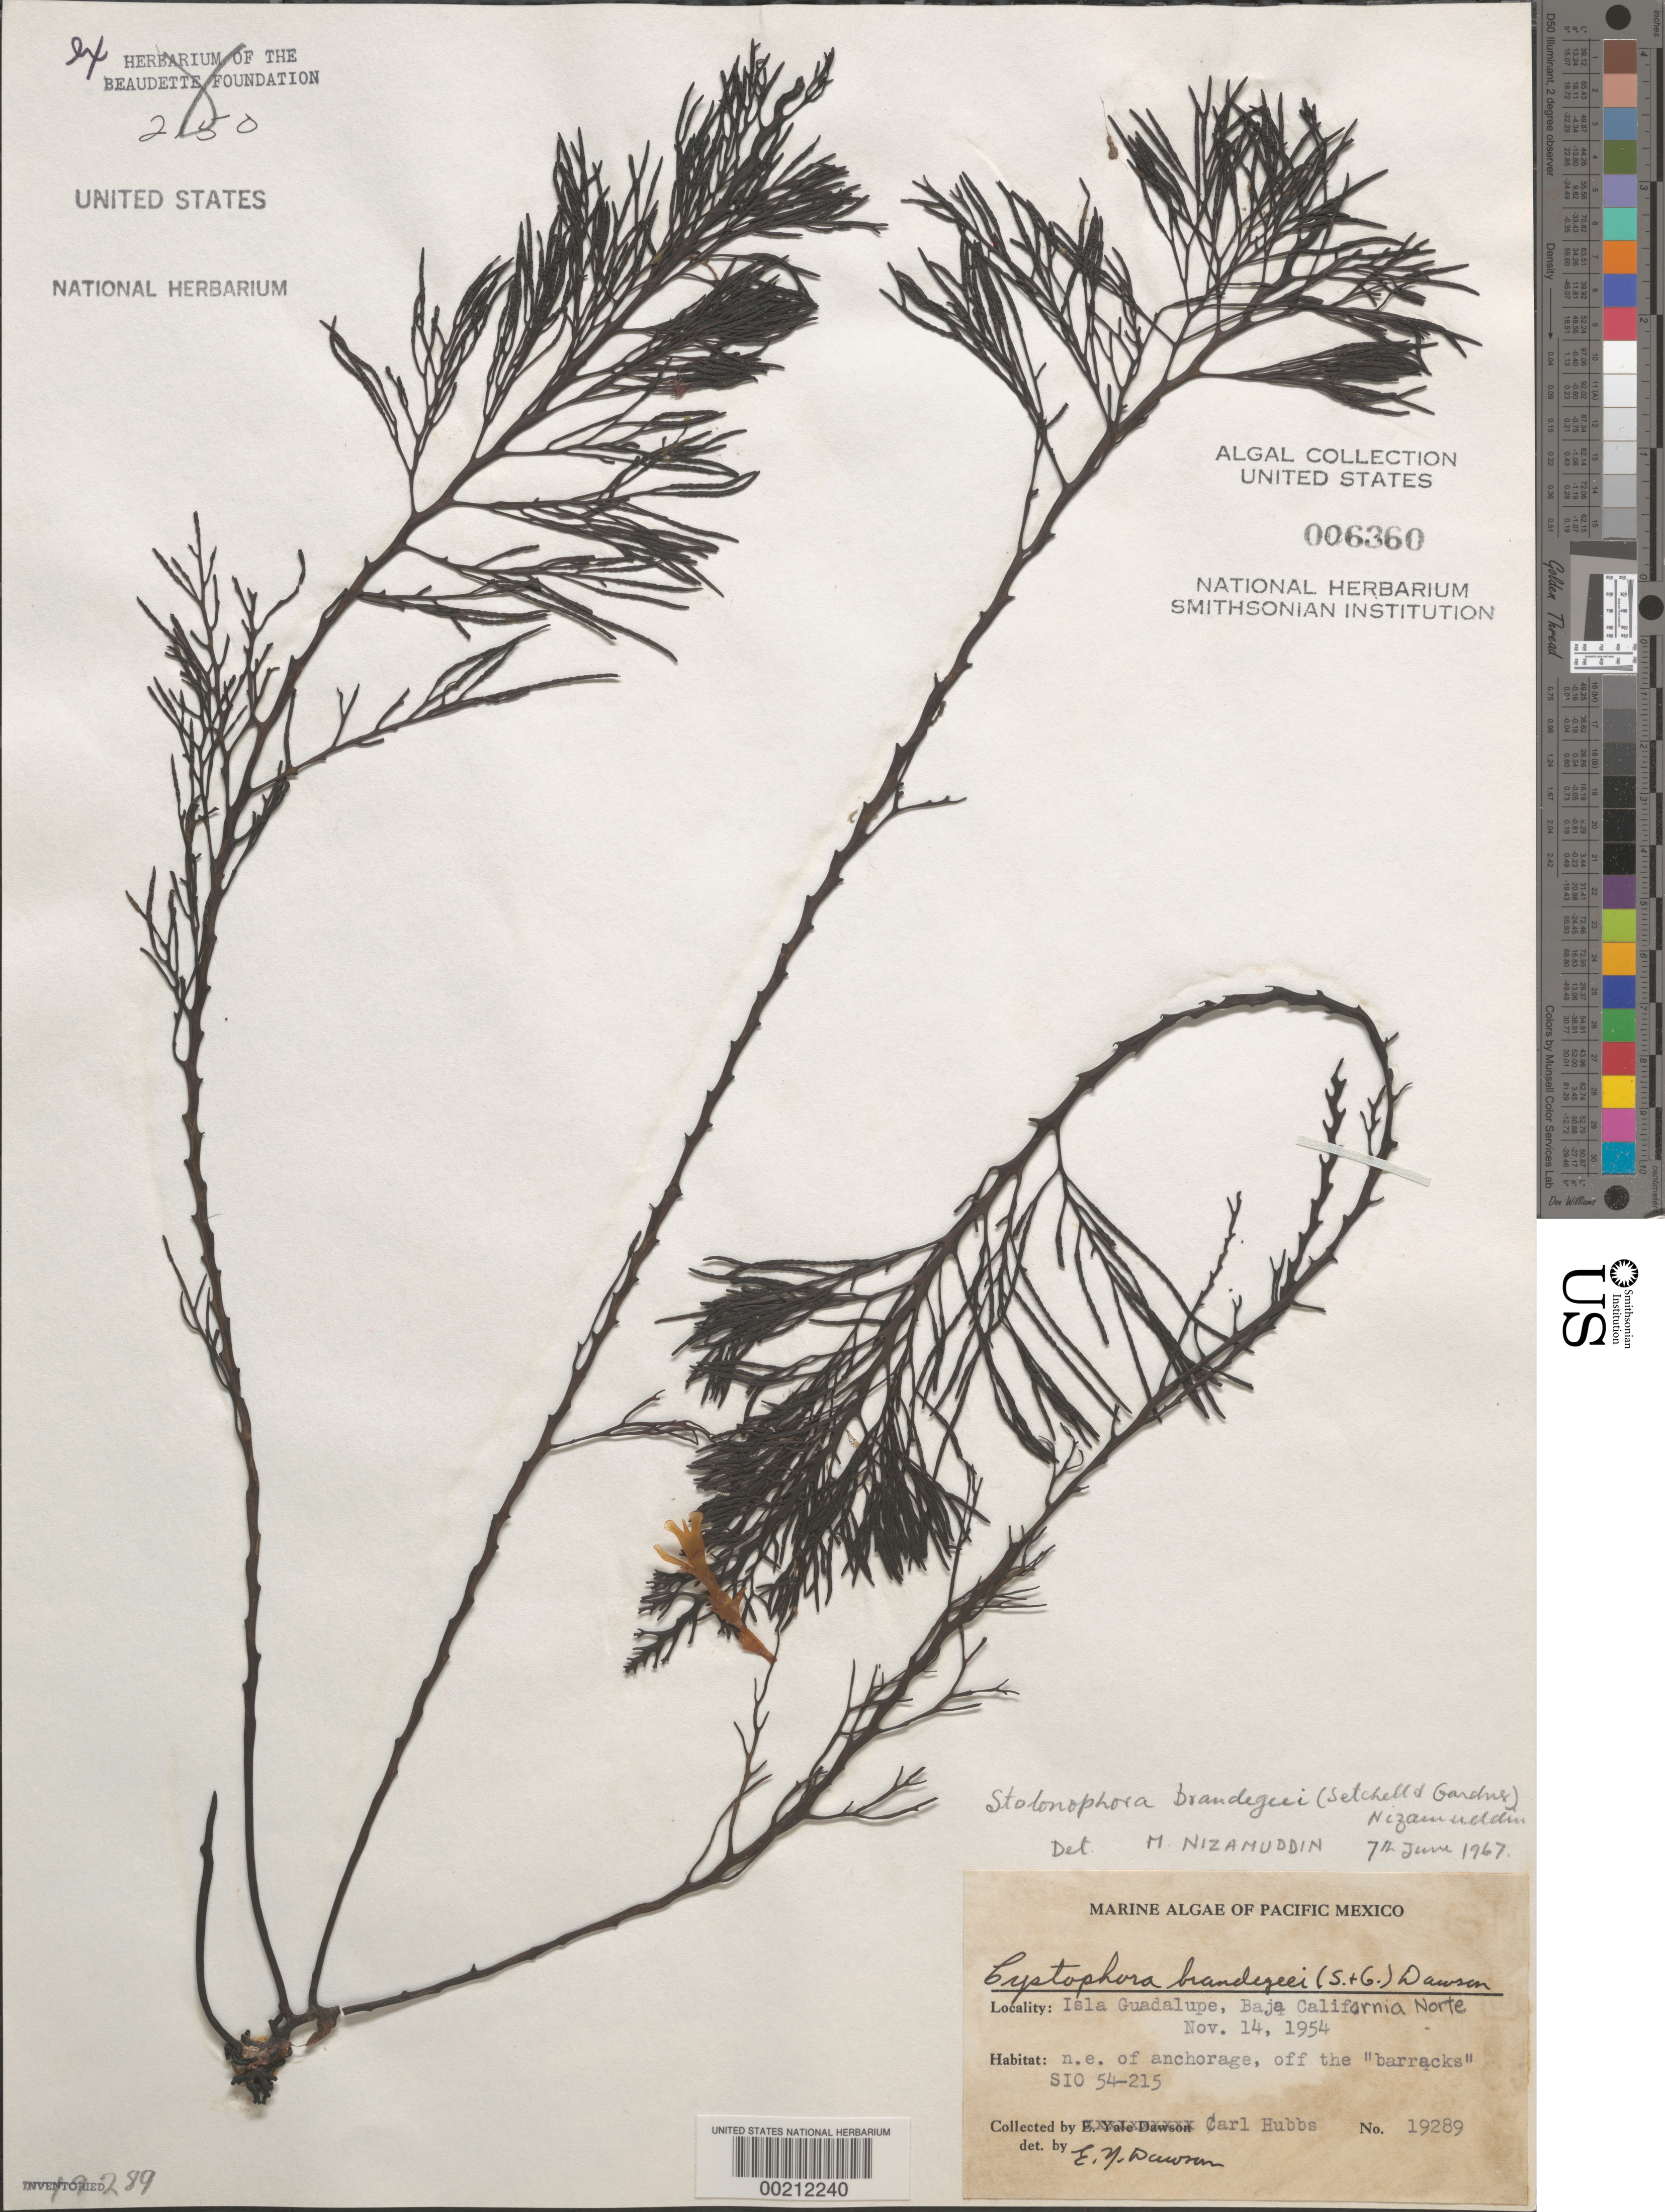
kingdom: Chromista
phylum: Ochrophyta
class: Phaeophyceae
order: Fucales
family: Sargassaceae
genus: Stolonophora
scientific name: Stolonophora brandegeei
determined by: Nizamuddin, M.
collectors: C. Hubbs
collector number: EYD 19289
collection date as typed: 14 Nov 1954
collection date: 1954-11-14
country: Mexico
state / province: Baja California Norte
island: Isla Guadalupe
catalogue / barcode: US 6360